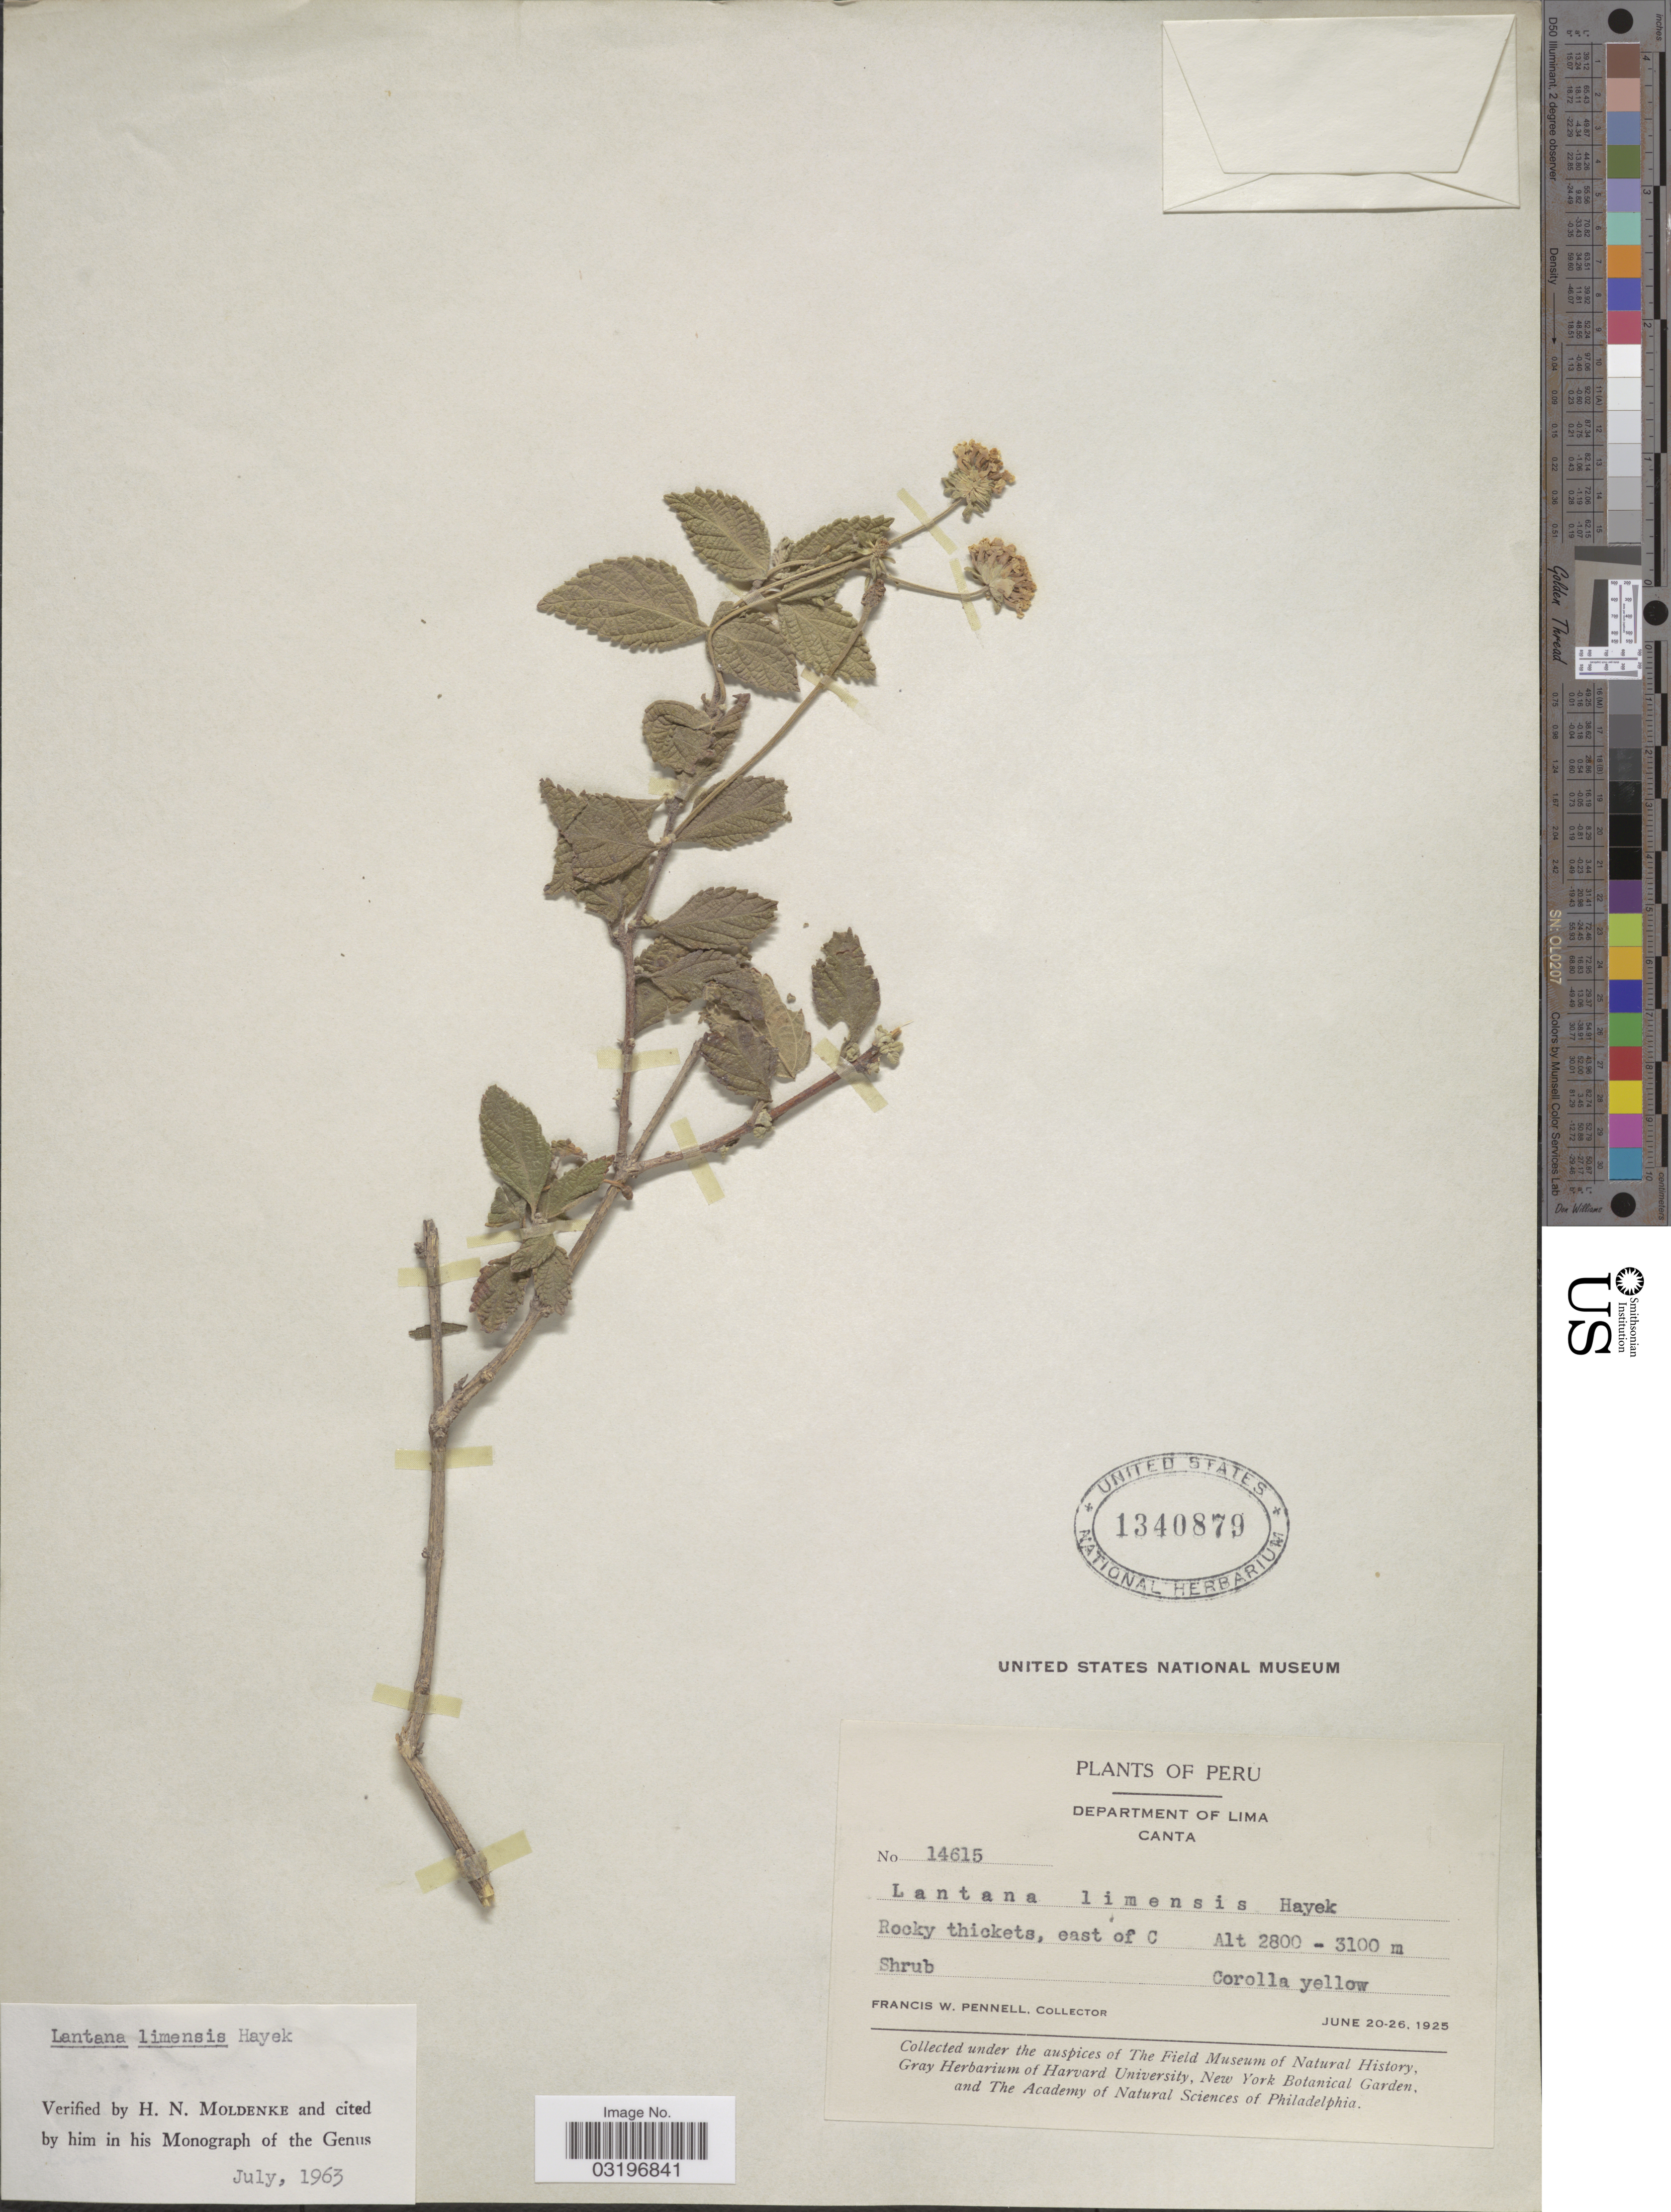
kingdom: Plantae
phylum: Tracheophyta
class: Magnoliopsida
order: Lamiales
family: Verbenaceae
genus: Lantana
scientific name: Lantana limensis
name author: Hayek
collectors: F. W. Pennell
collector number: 14615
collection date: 1925-06-20/1925-06-26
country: Peru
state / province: Lima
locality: Department of Lima, Canta. Rocky thickets, east of C.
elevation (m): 2800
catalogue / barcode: US 1340879